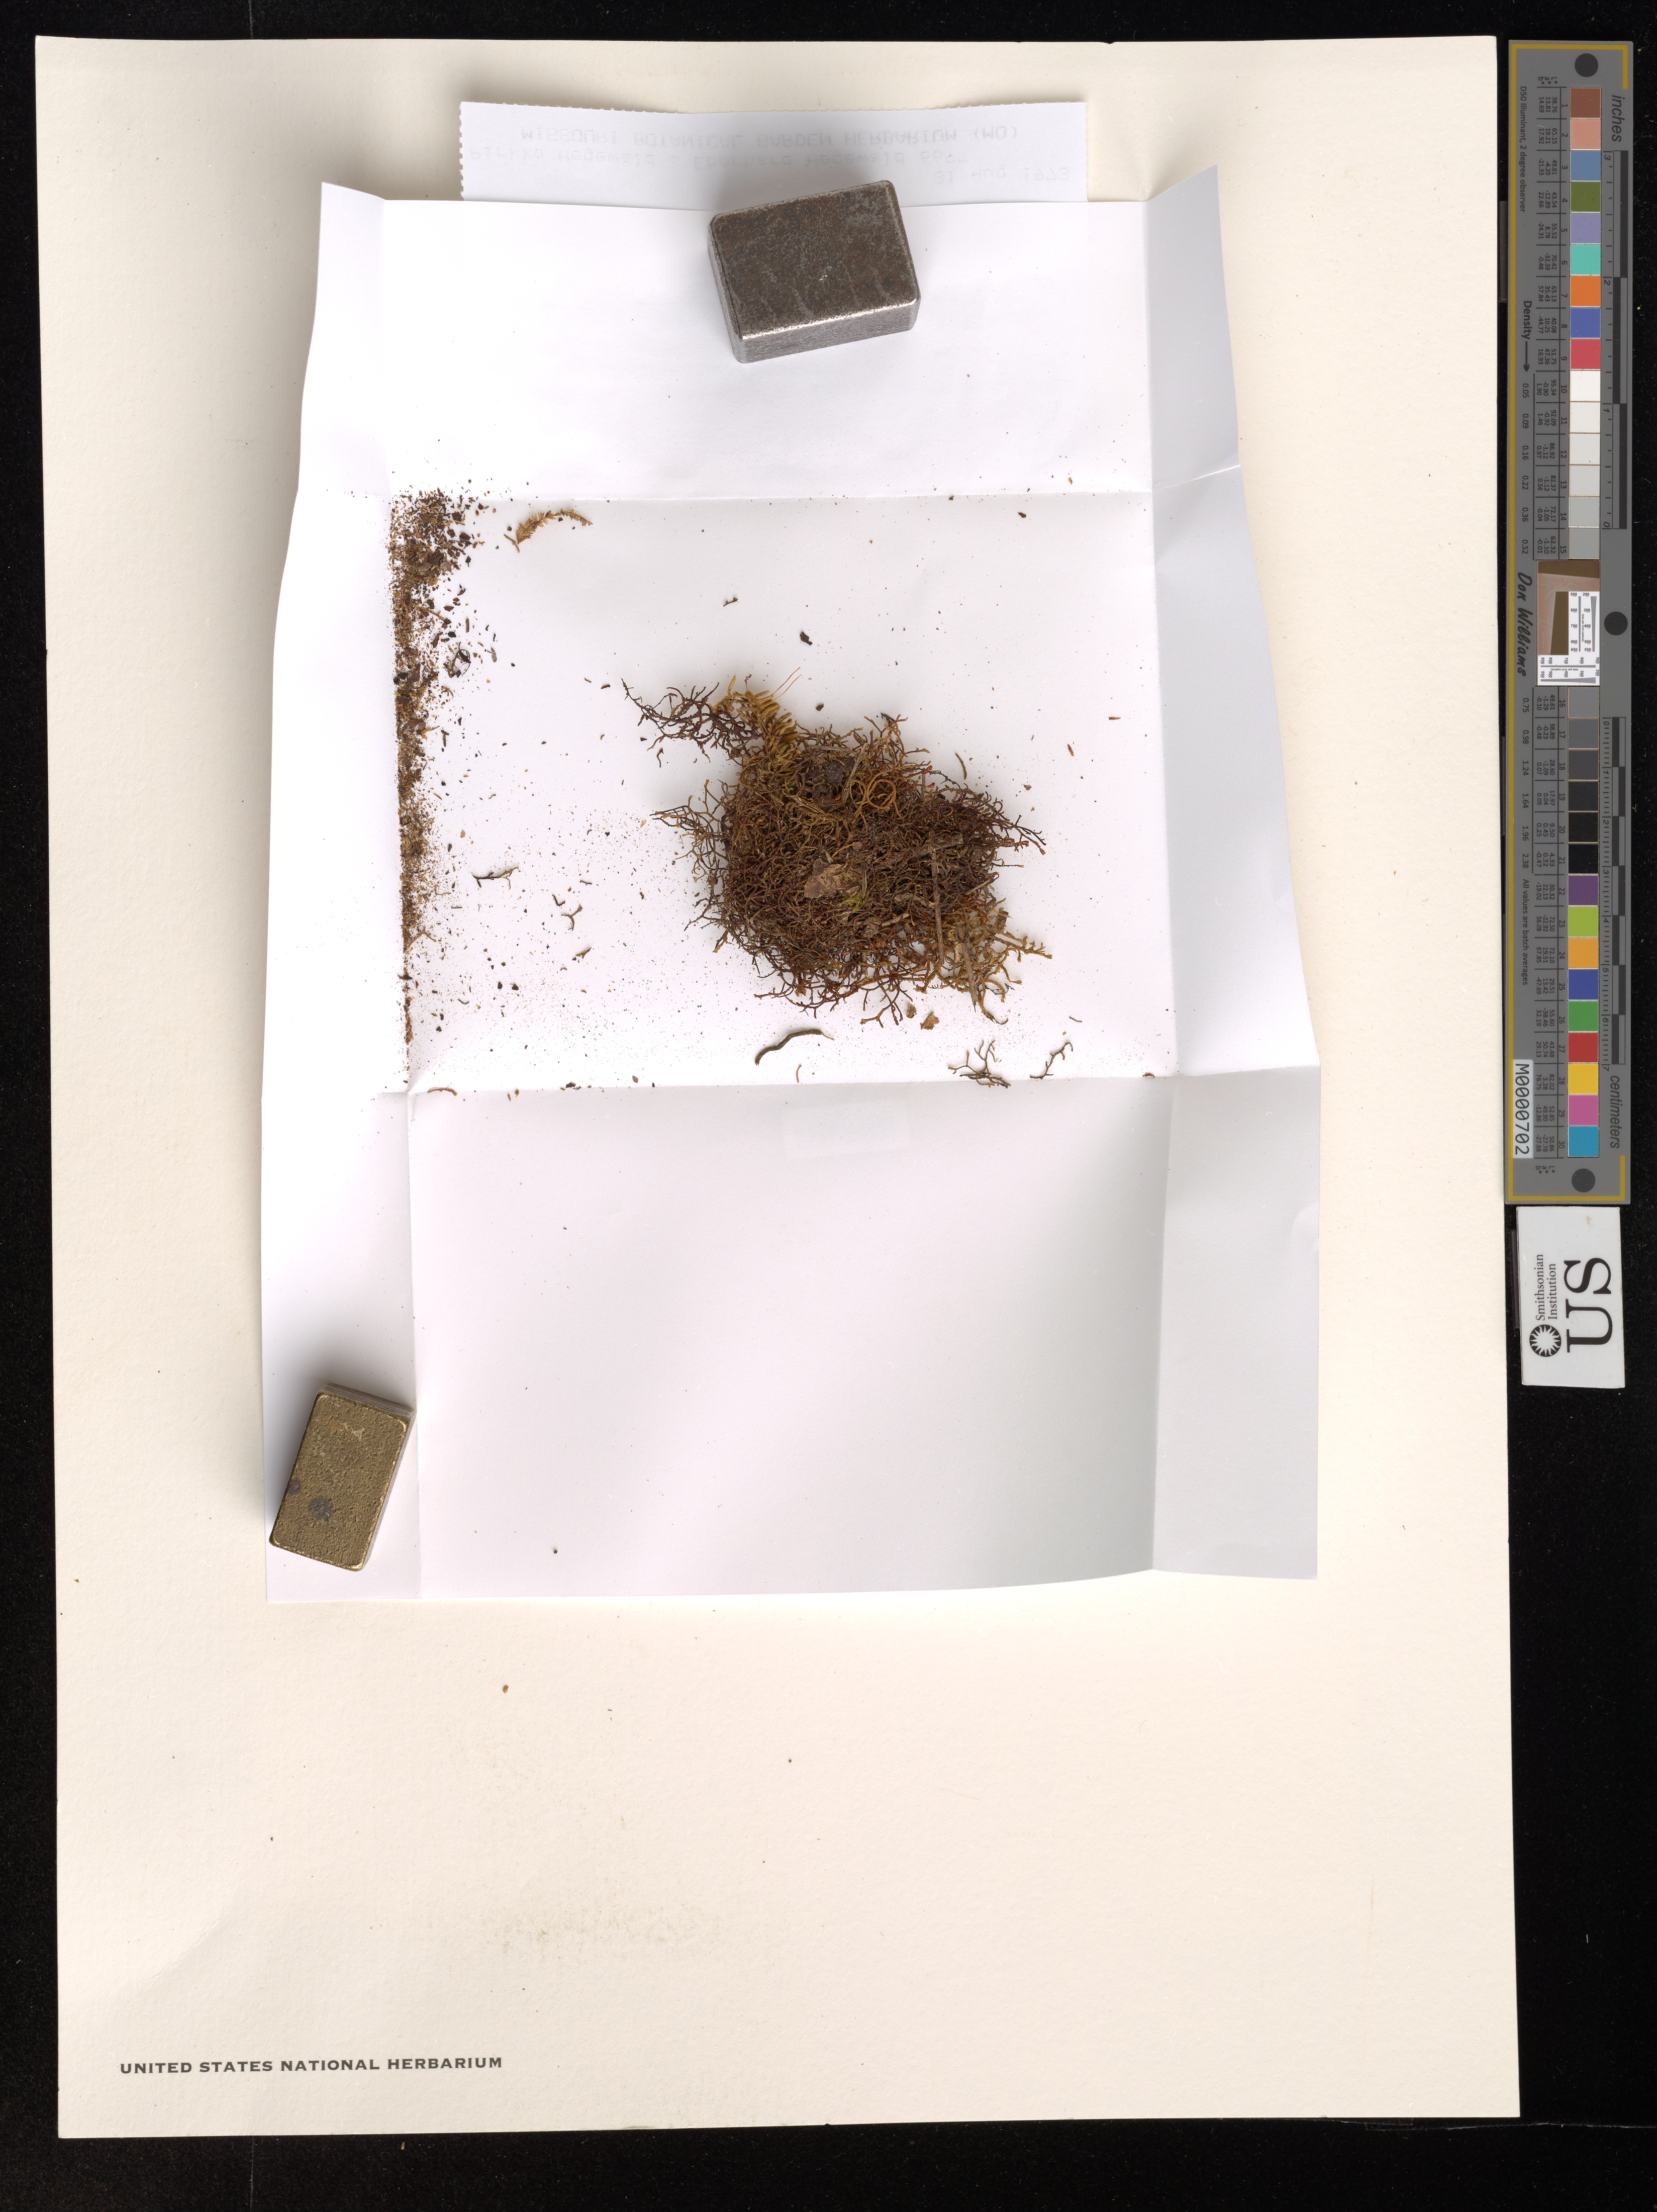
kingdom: Plantae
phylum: Marchantiophyta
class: Jungermanniopsida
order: Porellales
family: Frullaniaceae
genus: Frullania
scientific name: Frullania ambronnii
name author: Steph.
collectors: P. Hegewald & E. Hegewald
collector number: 6697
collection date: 1973-08-31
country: Peru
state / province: Amazonas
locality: Chachapoyas District. Saullamur, 30 + 32 km behind Balsas in the direction of Leimebamba. <6683-6735>.